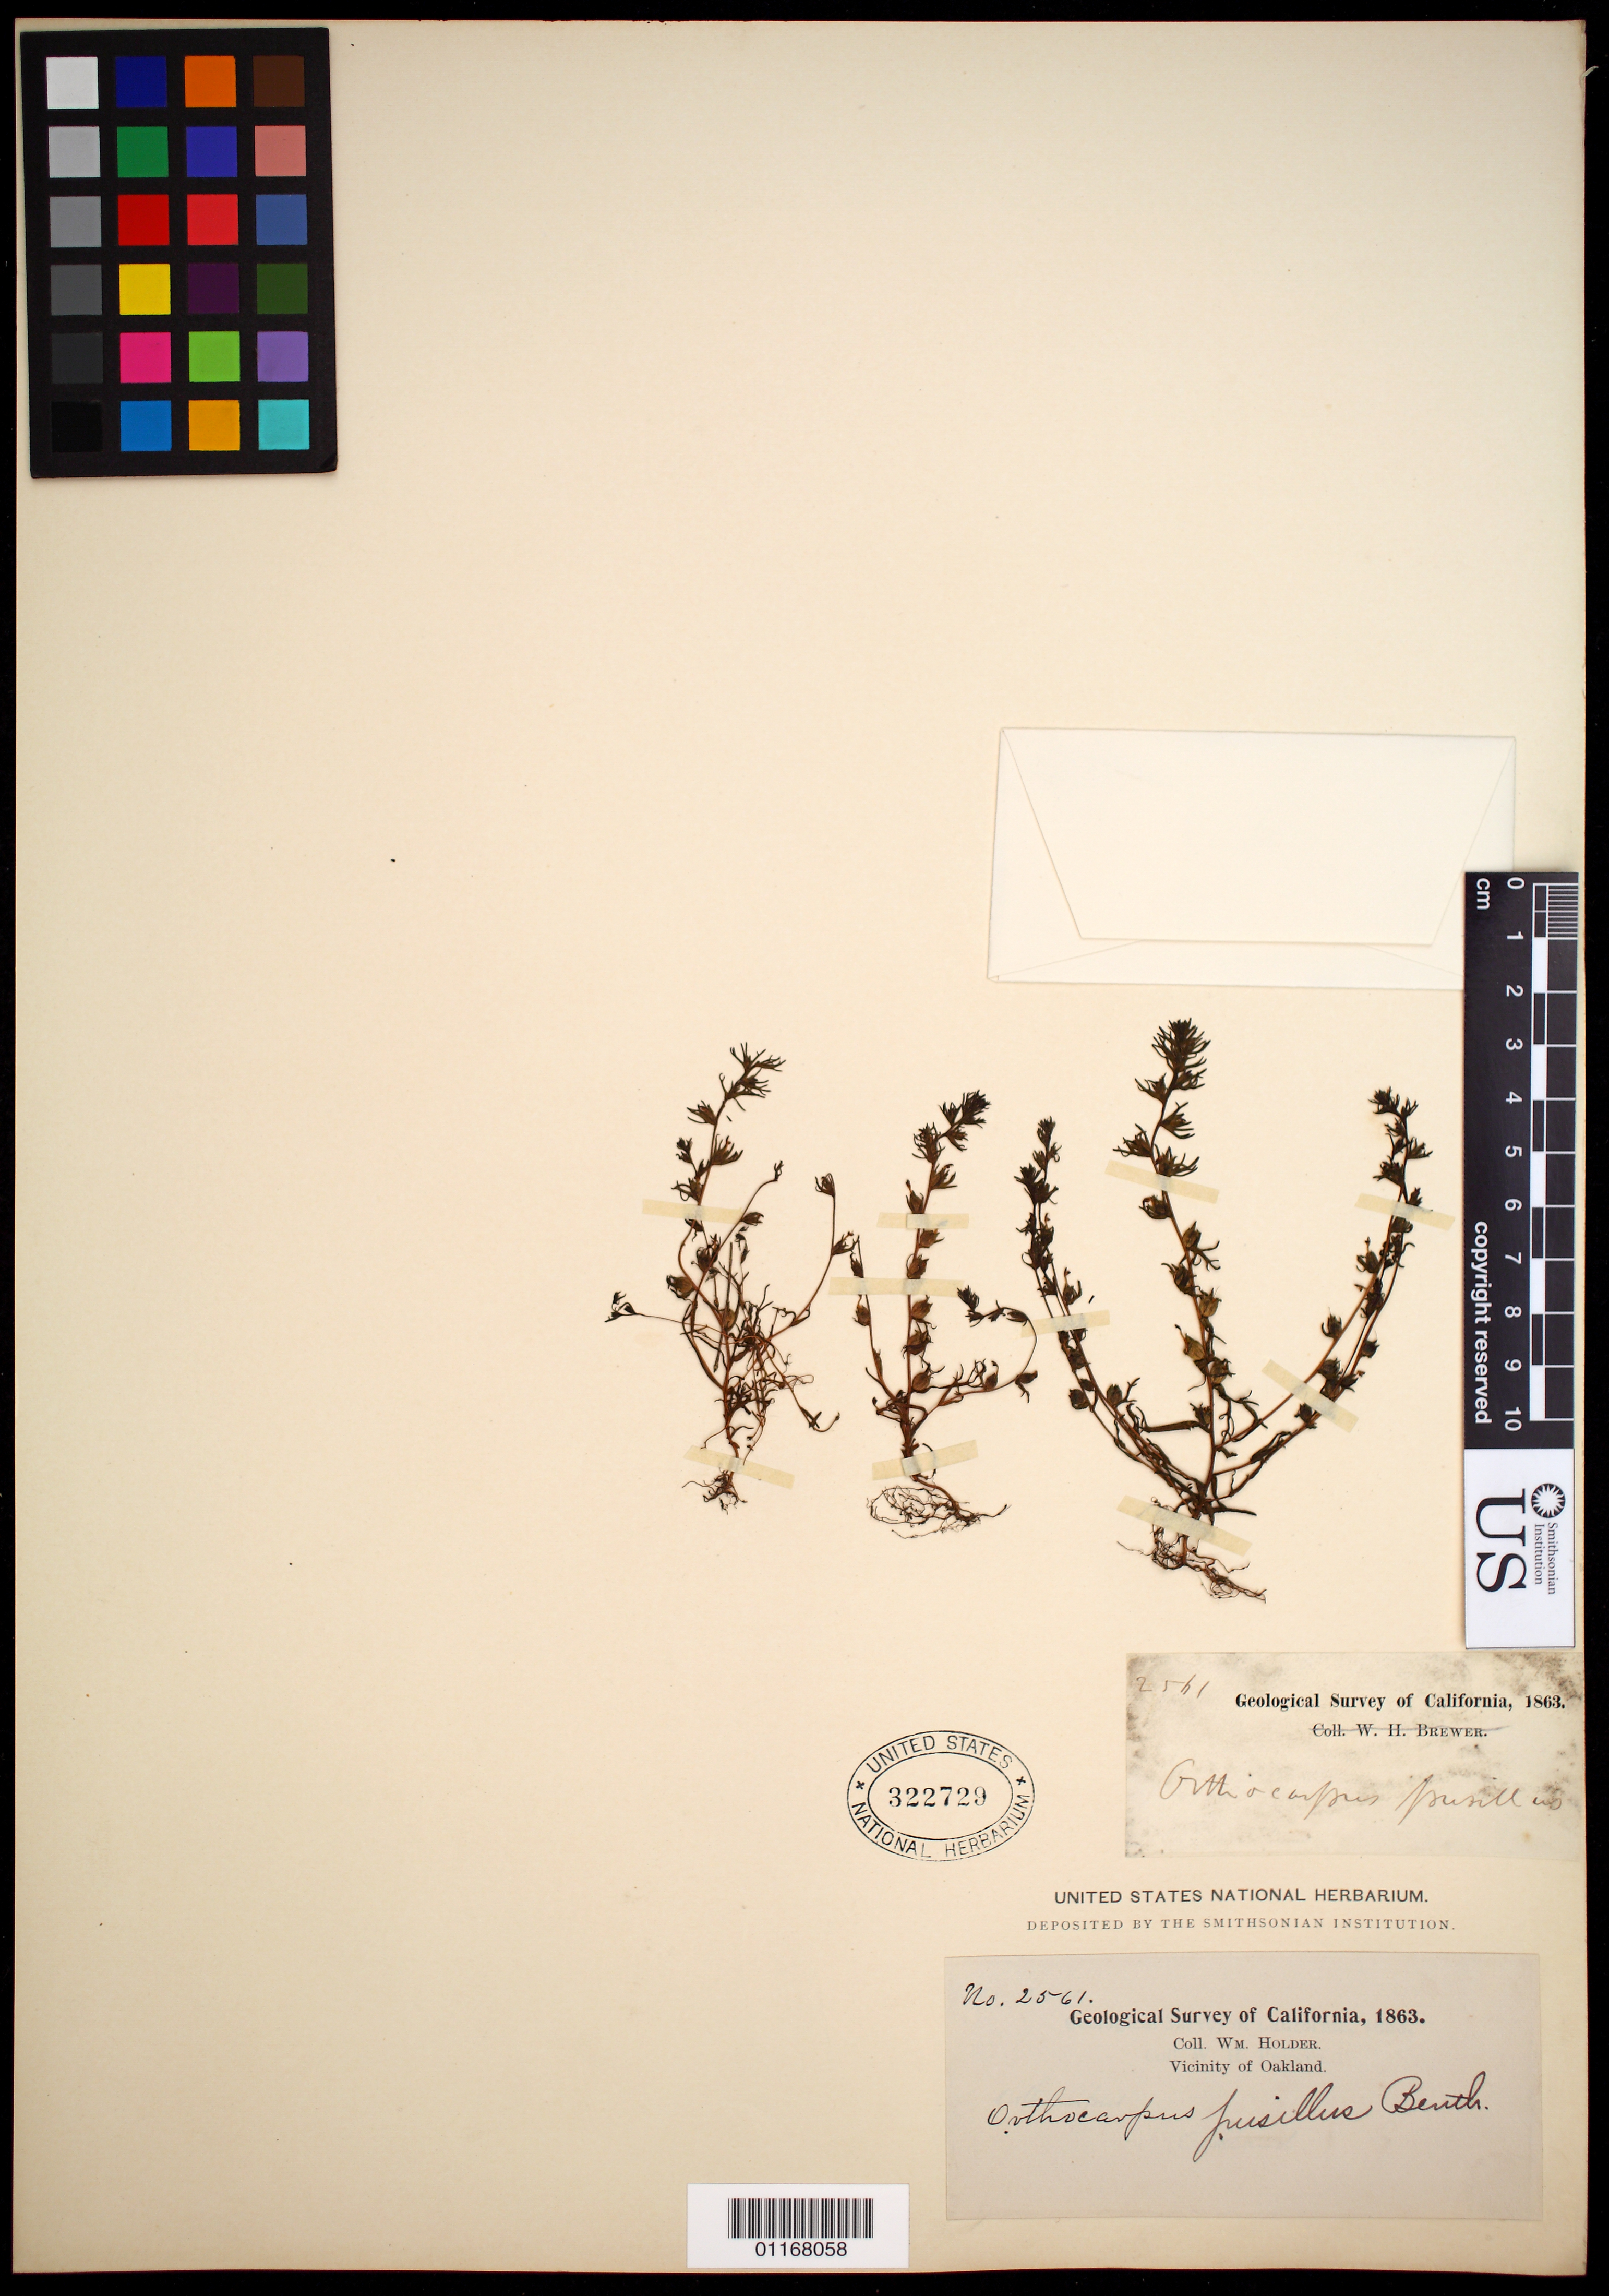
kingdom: Plantae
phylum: Tracheophyta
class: Magnoliopsida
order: Lamiales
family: Orobanchaceae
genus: Orthocarpus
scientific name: Orthocarpus pusillus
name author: Benth.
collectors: W. Holder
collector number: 2561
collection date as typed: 1863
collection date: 1863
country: United States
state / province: California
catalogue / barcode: US 322729